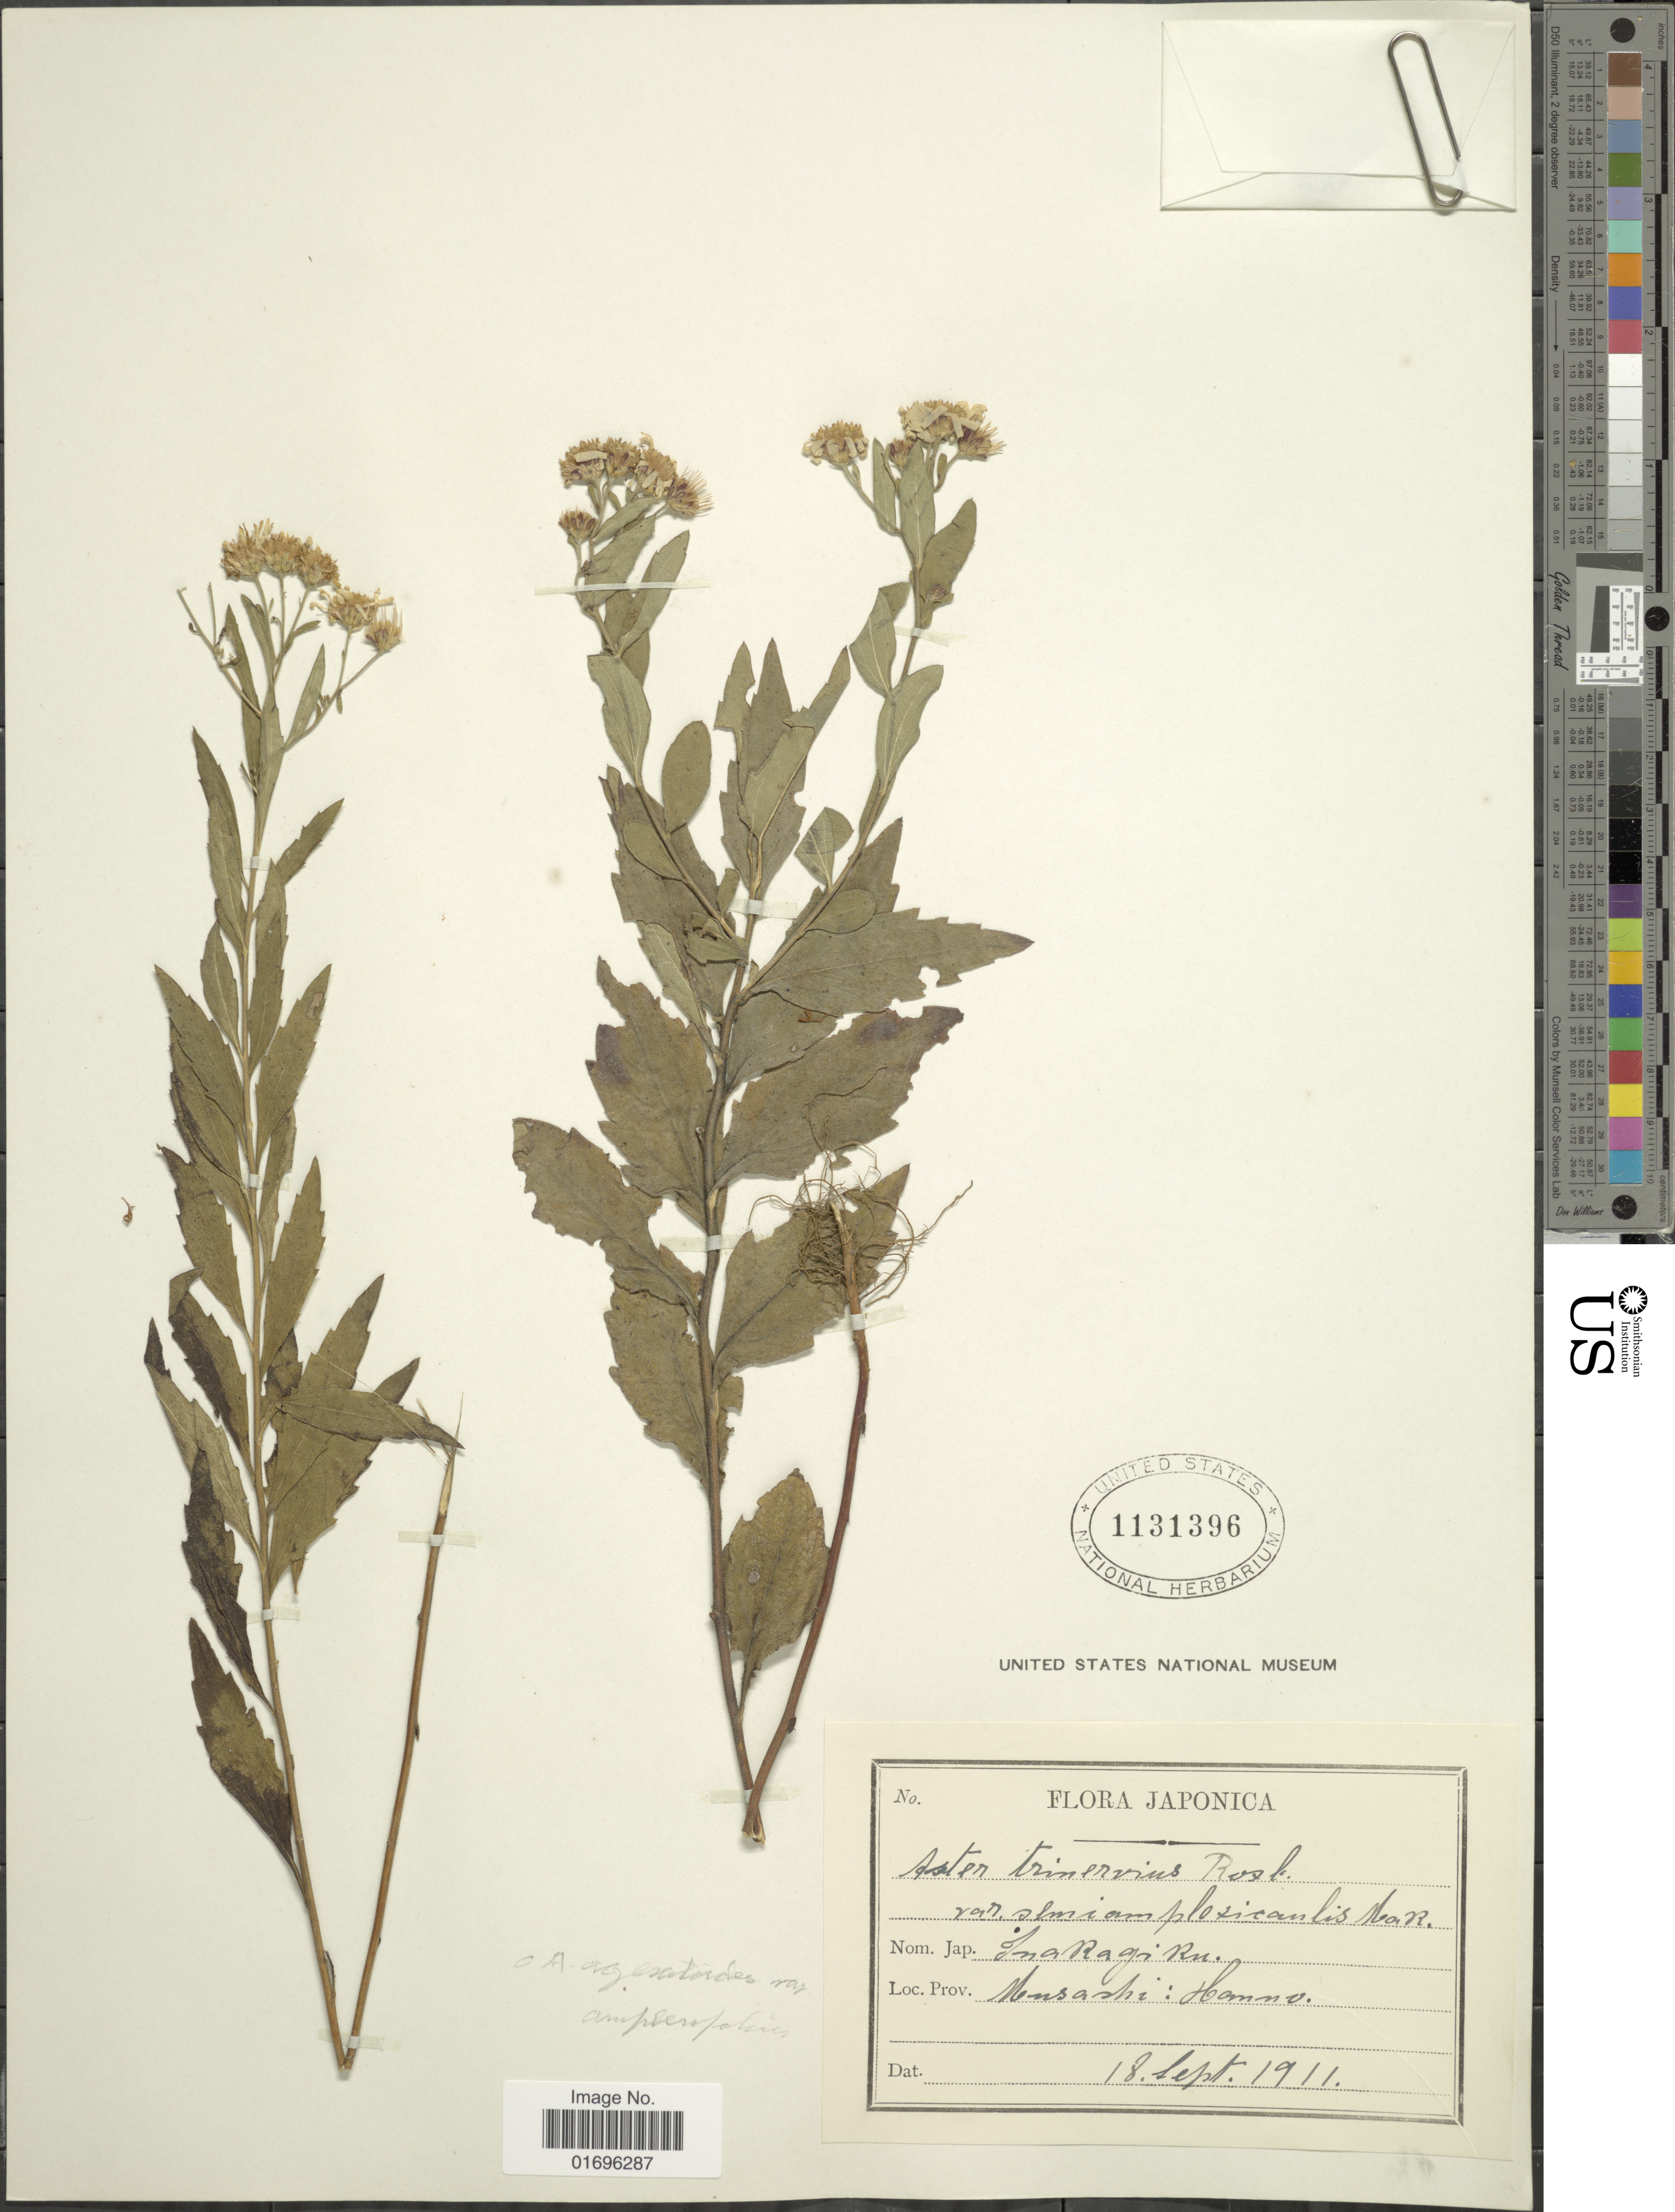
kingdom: Plantae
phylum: Tracheophyta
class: Magnoliopsida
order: Asterales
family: Asteraceae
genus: Aster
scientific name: Aster ageratoides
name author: Turcz.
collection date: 1911-09-18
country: Japan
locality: Japonica. Musashi: Himno.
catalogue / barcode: US 1131396